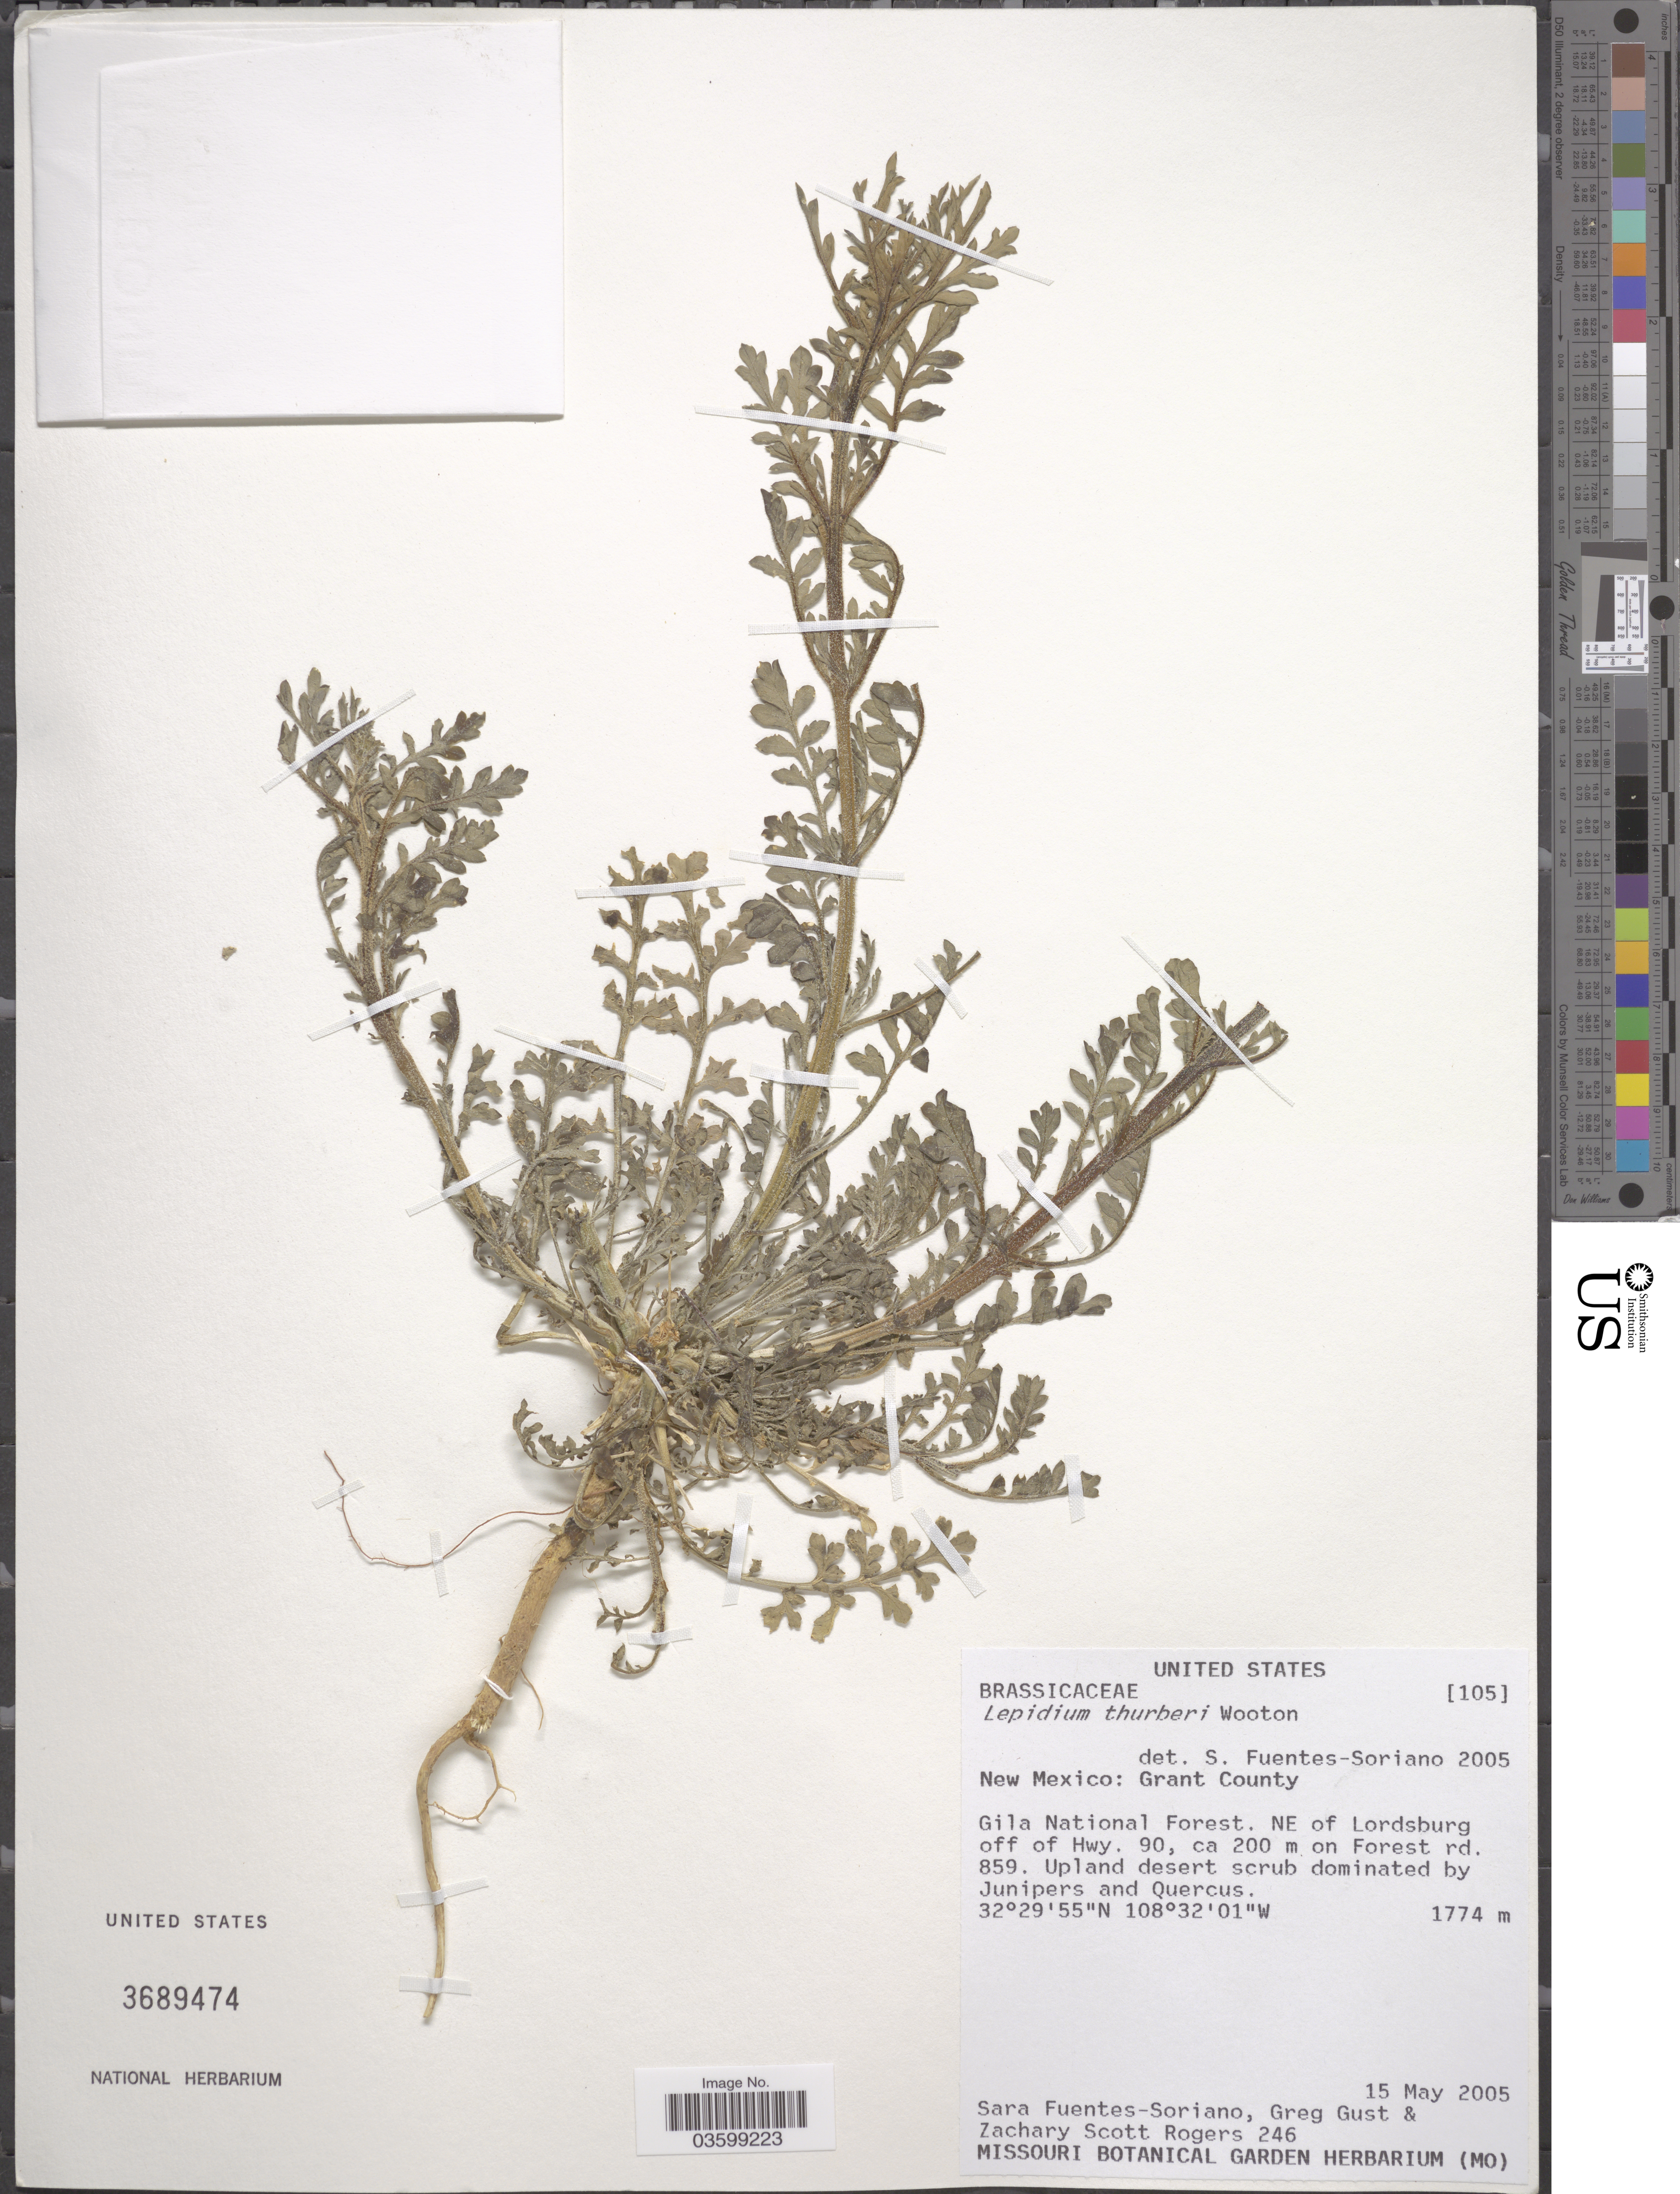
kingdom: Plantae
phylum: Tracheophyta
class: Magnoliopsida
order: Brassicales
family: Brassicaceae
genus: Lepidium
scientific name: Lepidium thurberi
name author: Wooton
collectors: S. Fuentes Soriano, G. Gust & Z. S. Rogers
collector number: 246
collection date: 2005-05-15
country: United States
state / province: New Mexico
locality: Grant County. Gila National Forest. NE of Lordsburg off of Hwy. 90, ca 200 m on Forest rd. 859.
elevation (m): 1774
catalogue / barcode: US 3689474